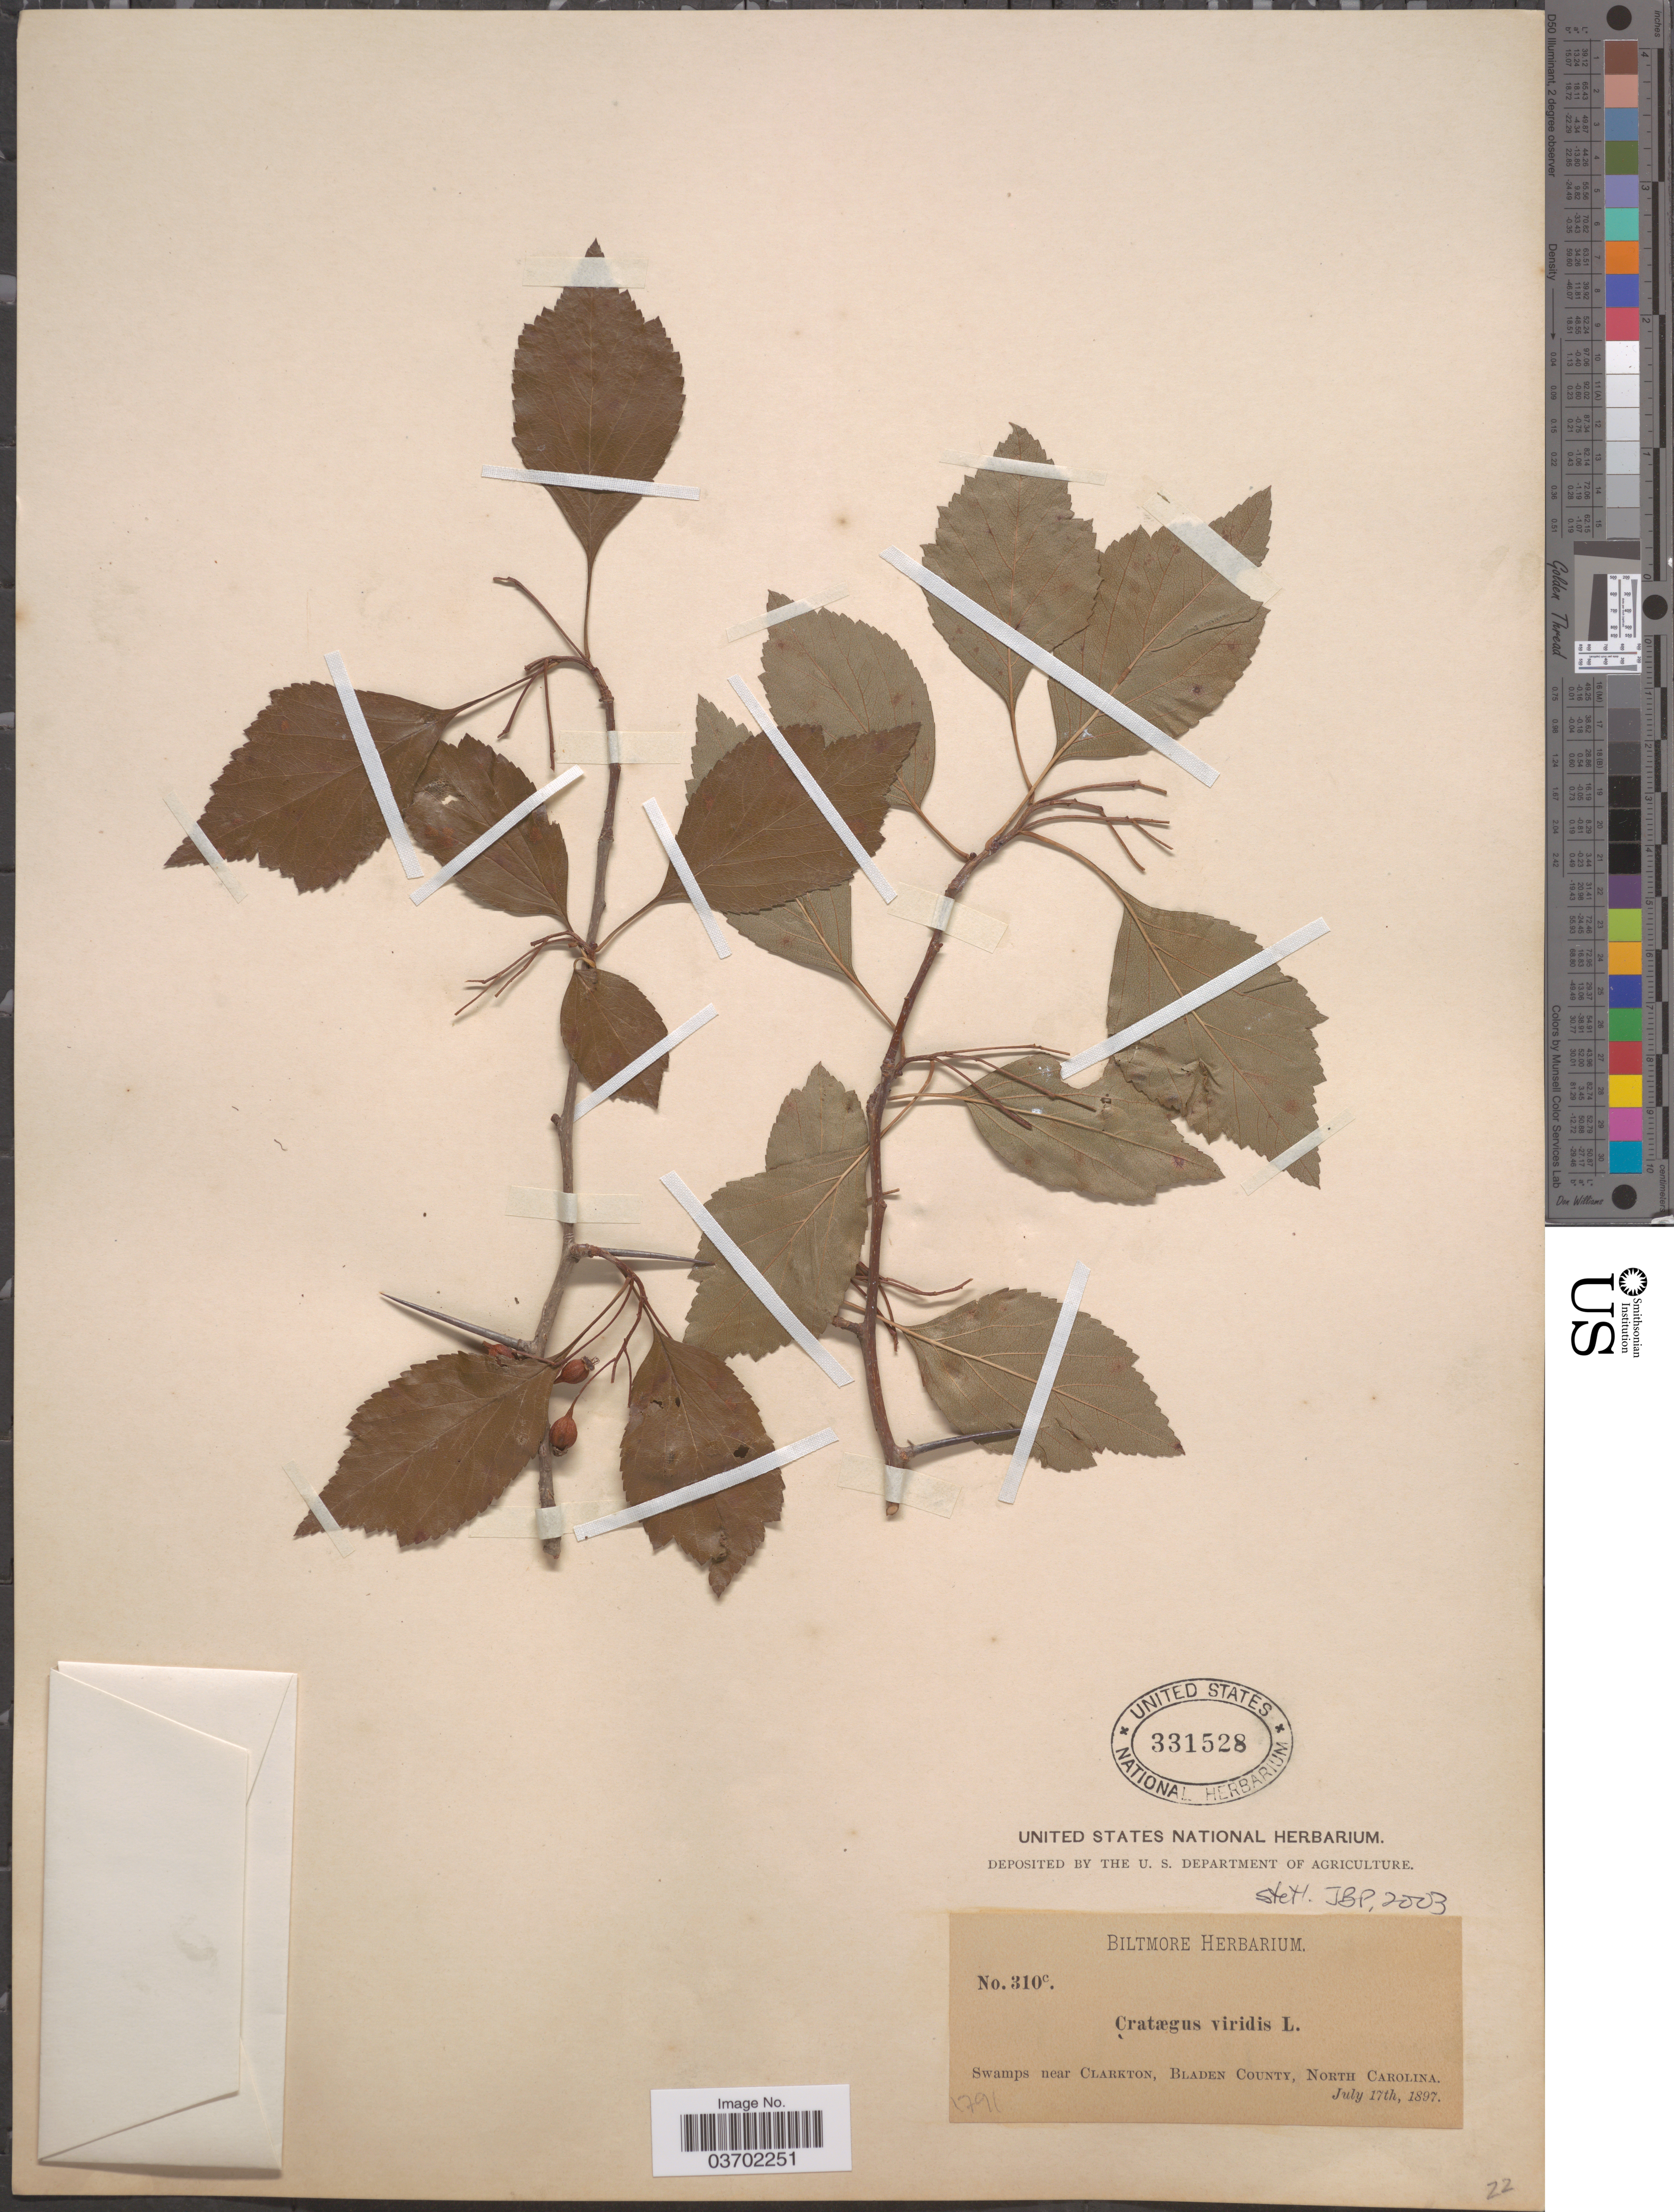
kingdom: Plantae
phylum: Tracheophyta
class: Magnoliopsida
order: Rosales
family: Rosaceae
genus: Crataegus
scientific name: Crataegus viridis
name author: L.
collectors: ex herb. Biltmore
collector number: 310c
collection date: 1897-07-17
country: United States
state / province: North Carolina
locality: Swamps near Clarkton, Bladen County.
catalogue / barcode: US 331528